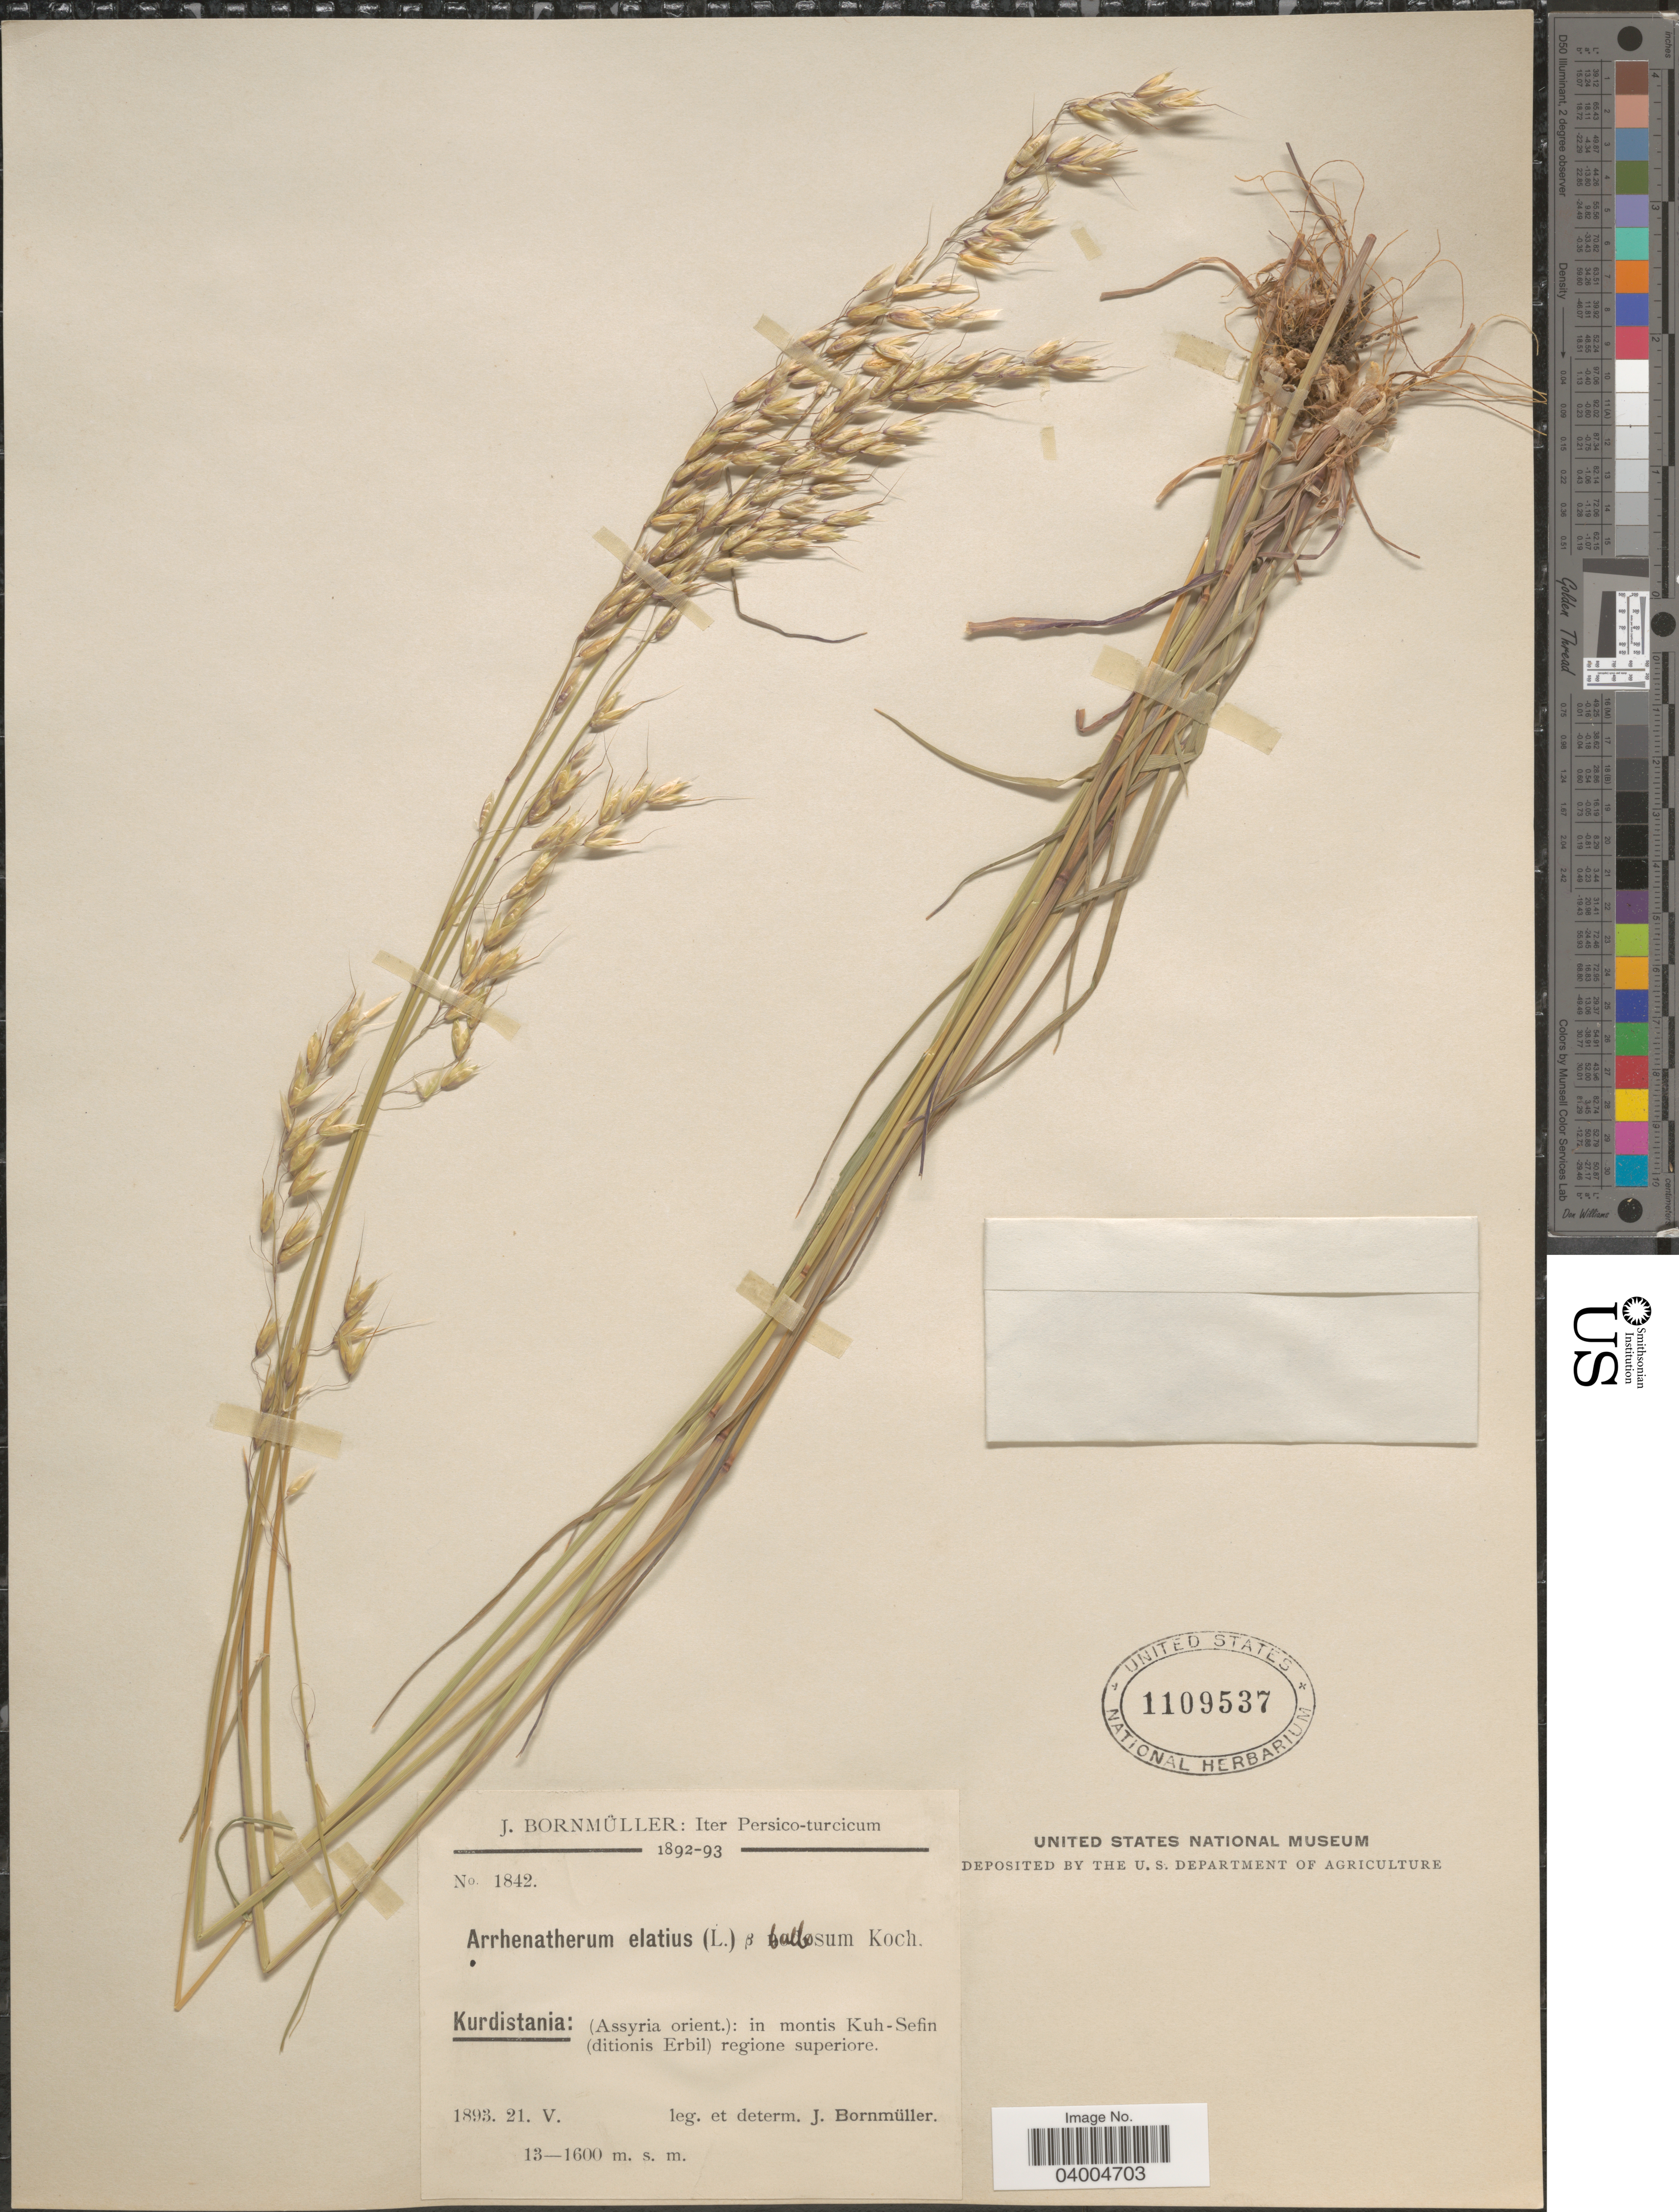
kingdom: Plantae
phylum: Tracheophyta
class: Liliopsida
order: Poales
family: Poaceae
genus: Arrhenatherum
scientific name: Arrhenatherum elatius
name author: (L.) J. Presl & C. Presl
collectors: J. Bornmüller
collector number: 1842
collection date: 1893-05-21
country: Iraq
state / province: Arbīl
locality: Iter Persico-turcicum. Kurdistania: (Assyria orient.): in montis Kuh-Sefin (ditionis Erbil) regione superiore.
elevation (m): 1300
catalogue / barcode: US 1109537